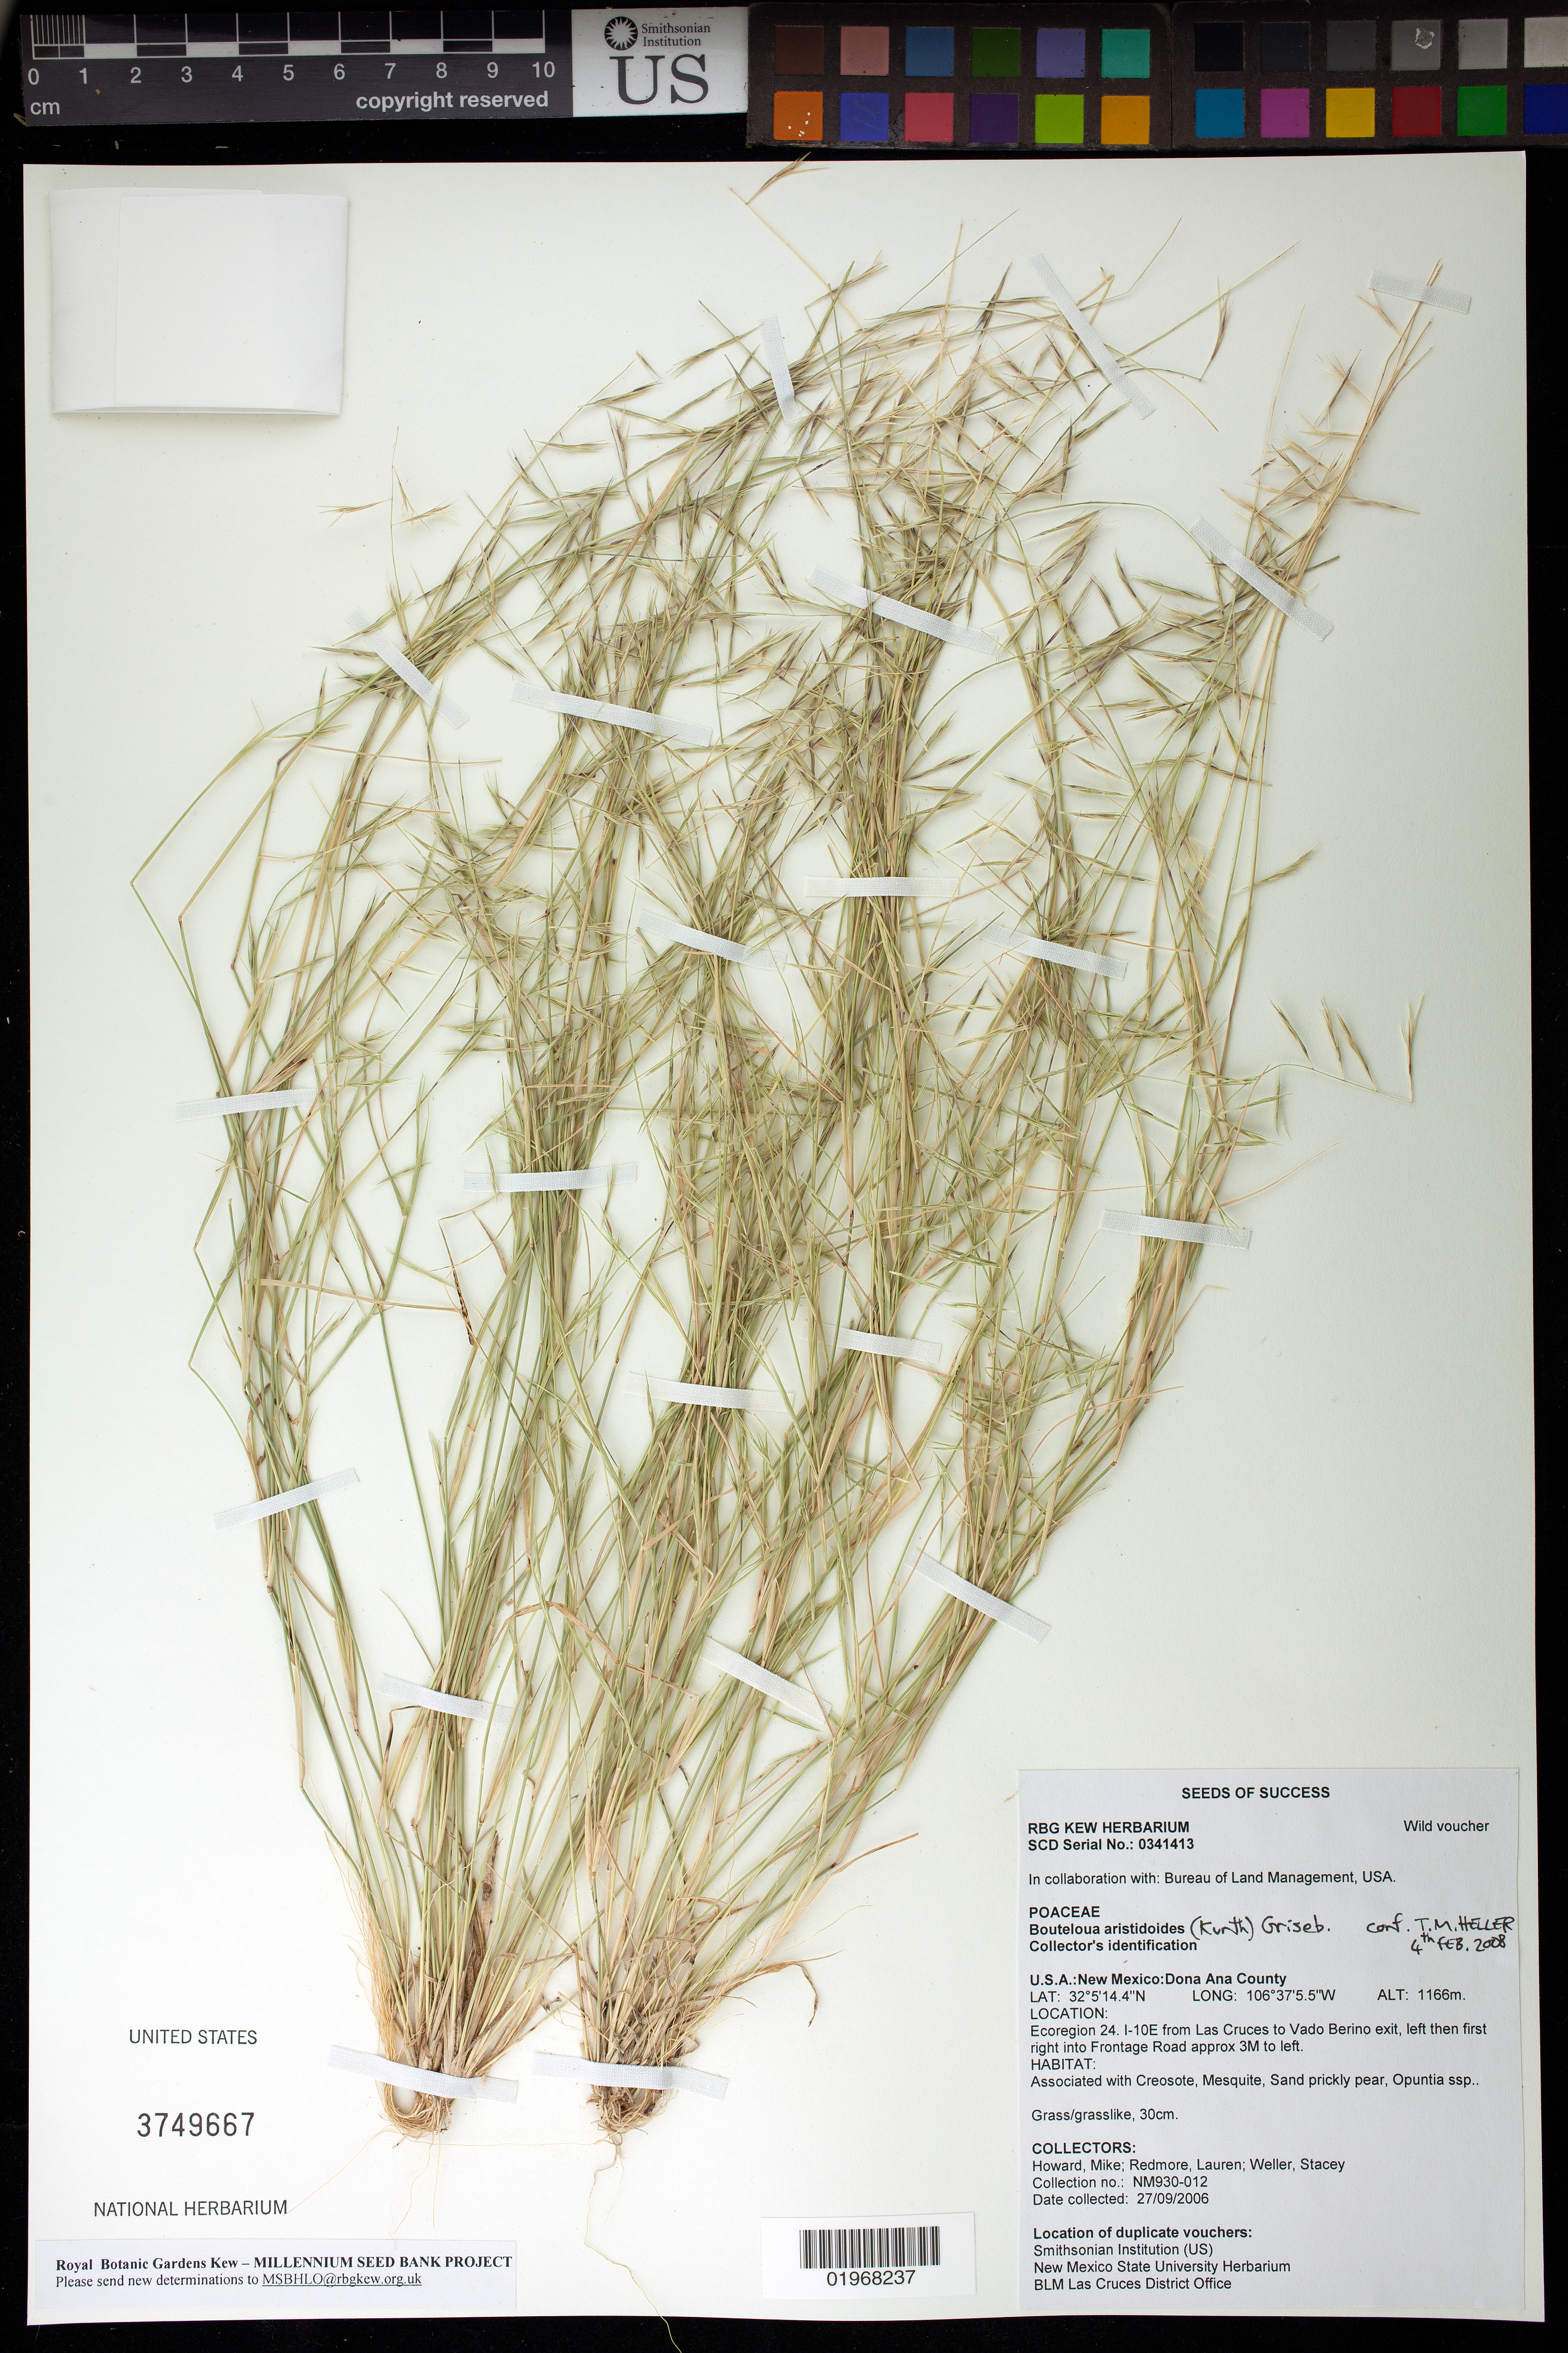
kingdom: Plantae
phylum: Tracheophyta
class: Liliopsida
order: Poales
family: Poaceae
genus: Bouteloua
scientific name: Bouteloua aristidoides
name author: (Kunth) Griseb.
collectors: M. Howard, L. Redmore & S. Weller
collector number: NM930-012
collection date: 2006-09-27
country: United States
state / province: New Mexico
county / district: Dona Ana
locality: I-10E from Las Cruces to Vado Berino exit, first right into Frontage Rd approx. 3 M to left.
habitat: With Creosote, Mesquite, Sand prickly pear, Opuntia sp.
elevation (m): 1165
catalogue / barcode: US 3749667